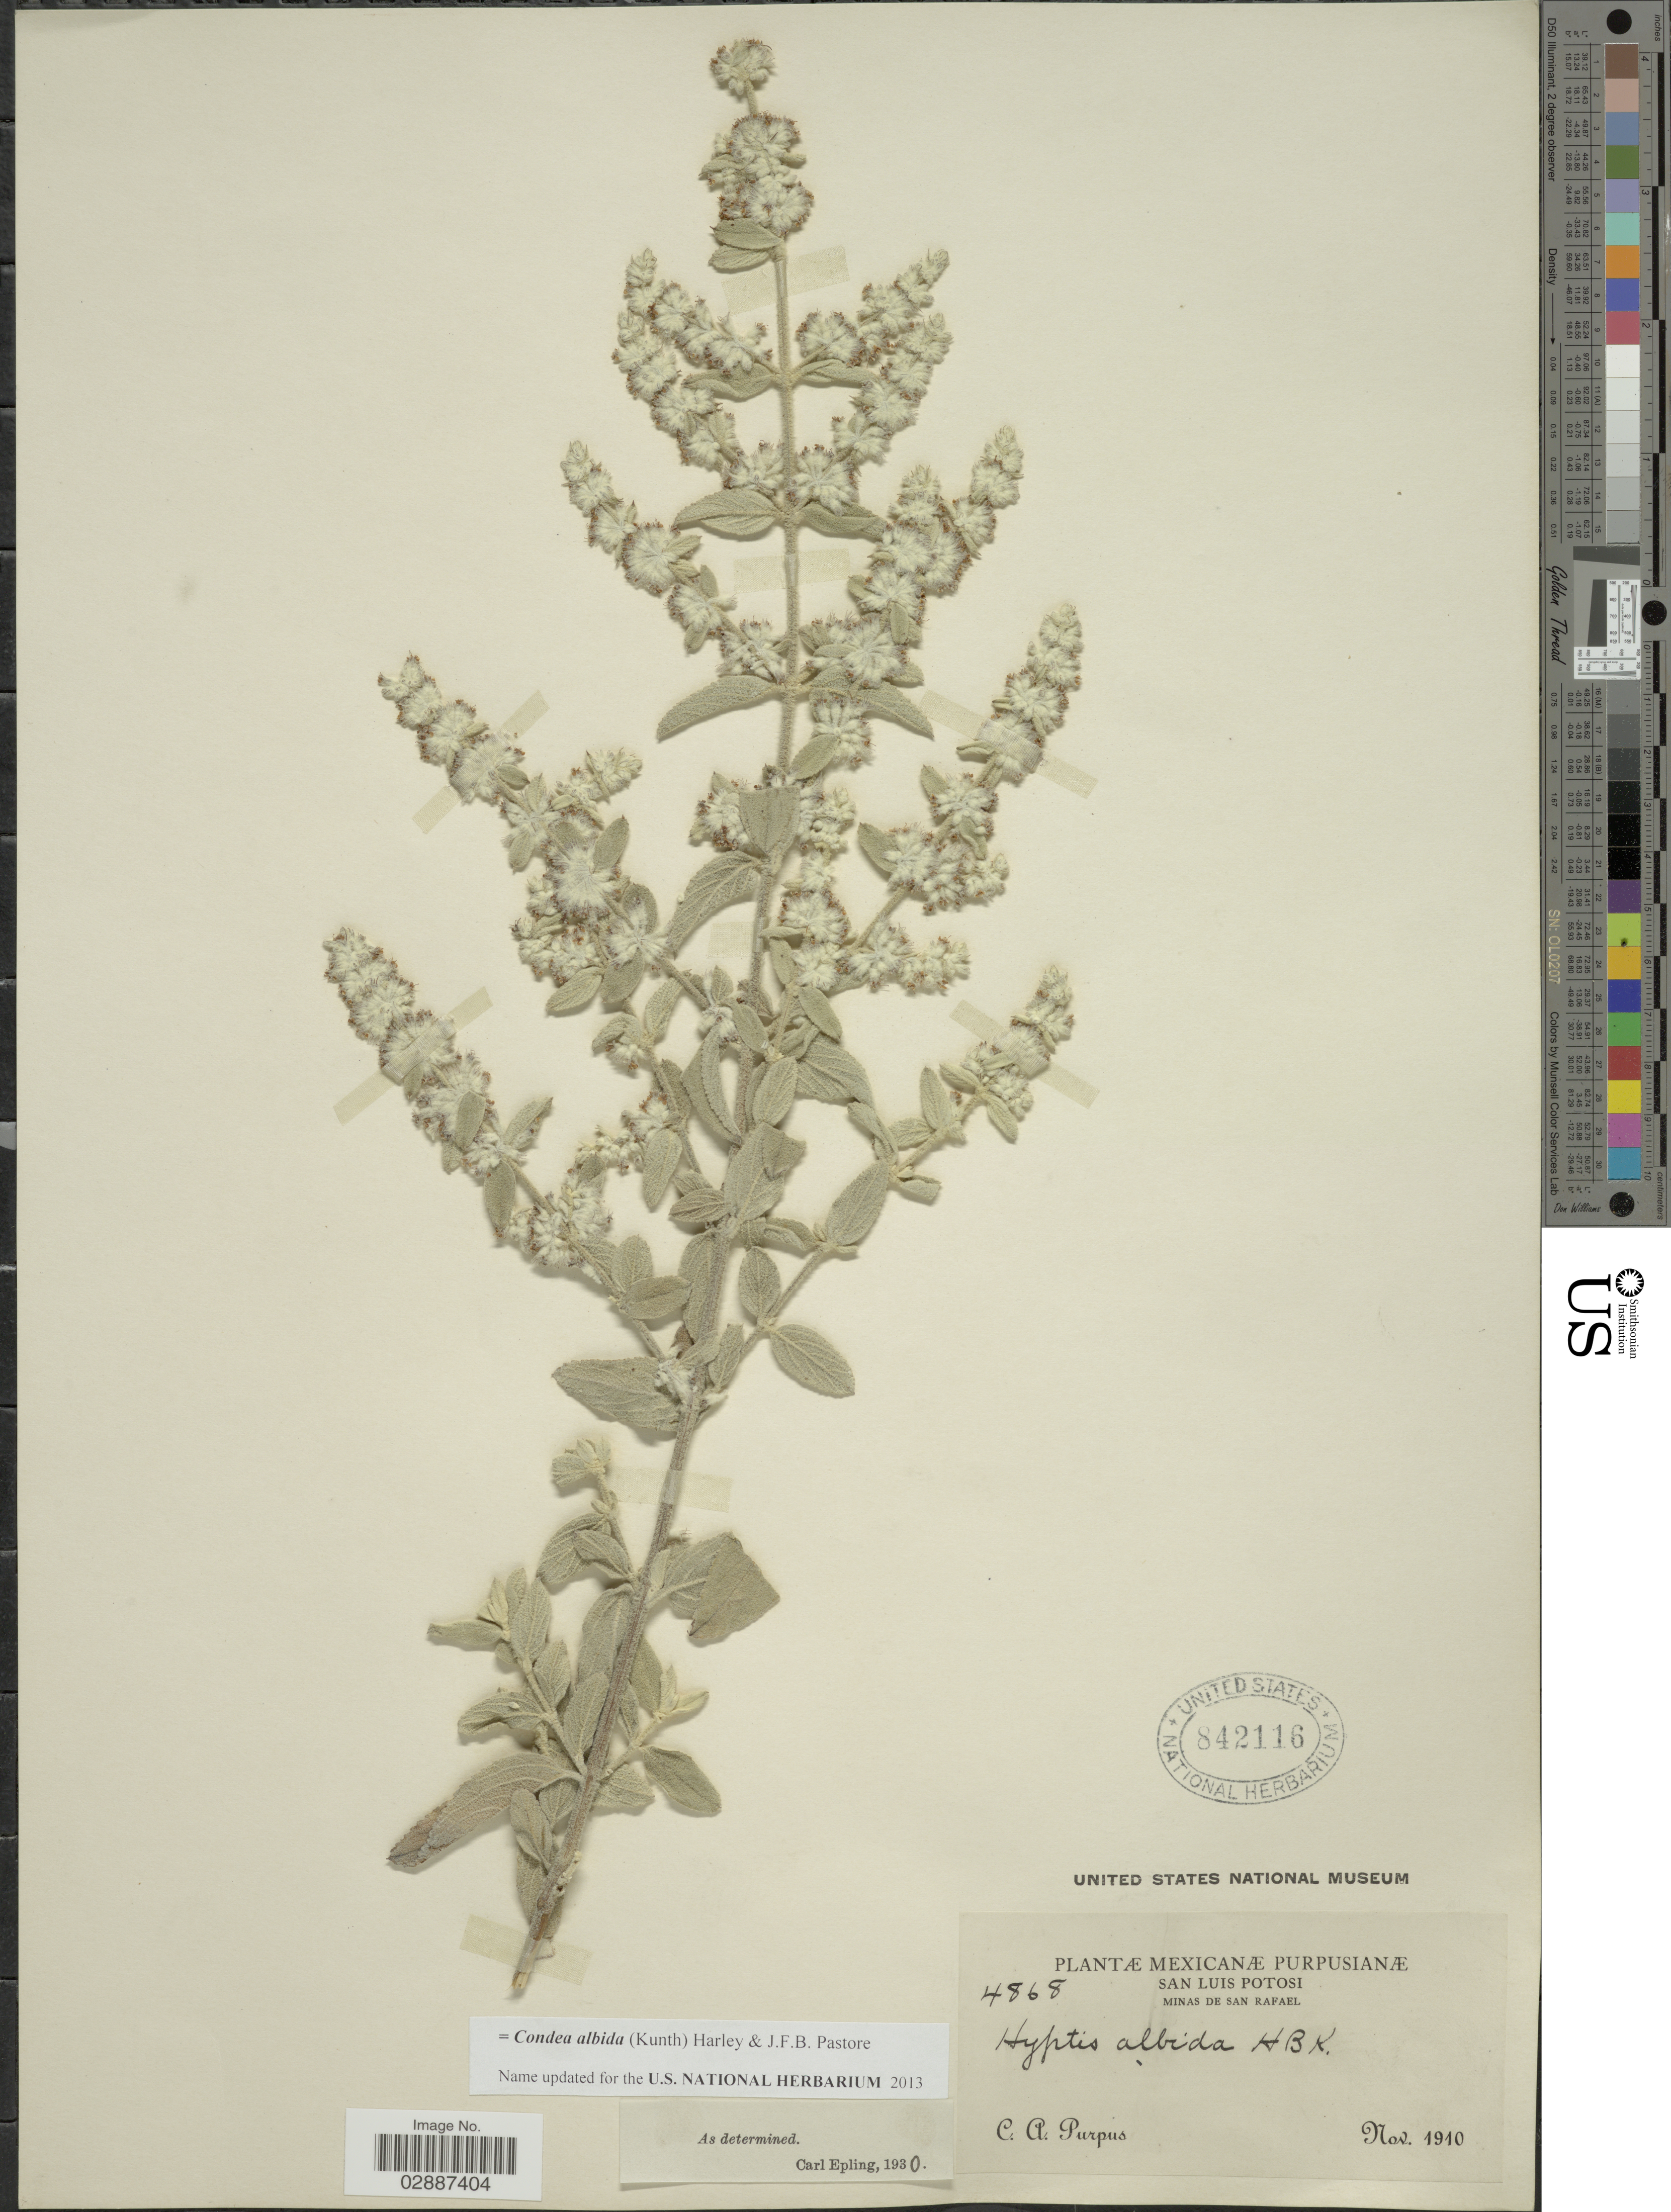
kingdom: Plantae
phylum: Tracheophyta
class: Magnoliopsida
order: Lamiales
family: Lamiaceae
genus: Condea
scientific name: Condea albida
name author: (Kunth) Harley & J.F.B. Pastore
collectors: C. A. Purpus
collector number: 4868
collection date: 1910-11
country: Mexico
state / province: San Luis Potosí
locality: Minas de San Rafael.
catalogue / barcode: US 842116